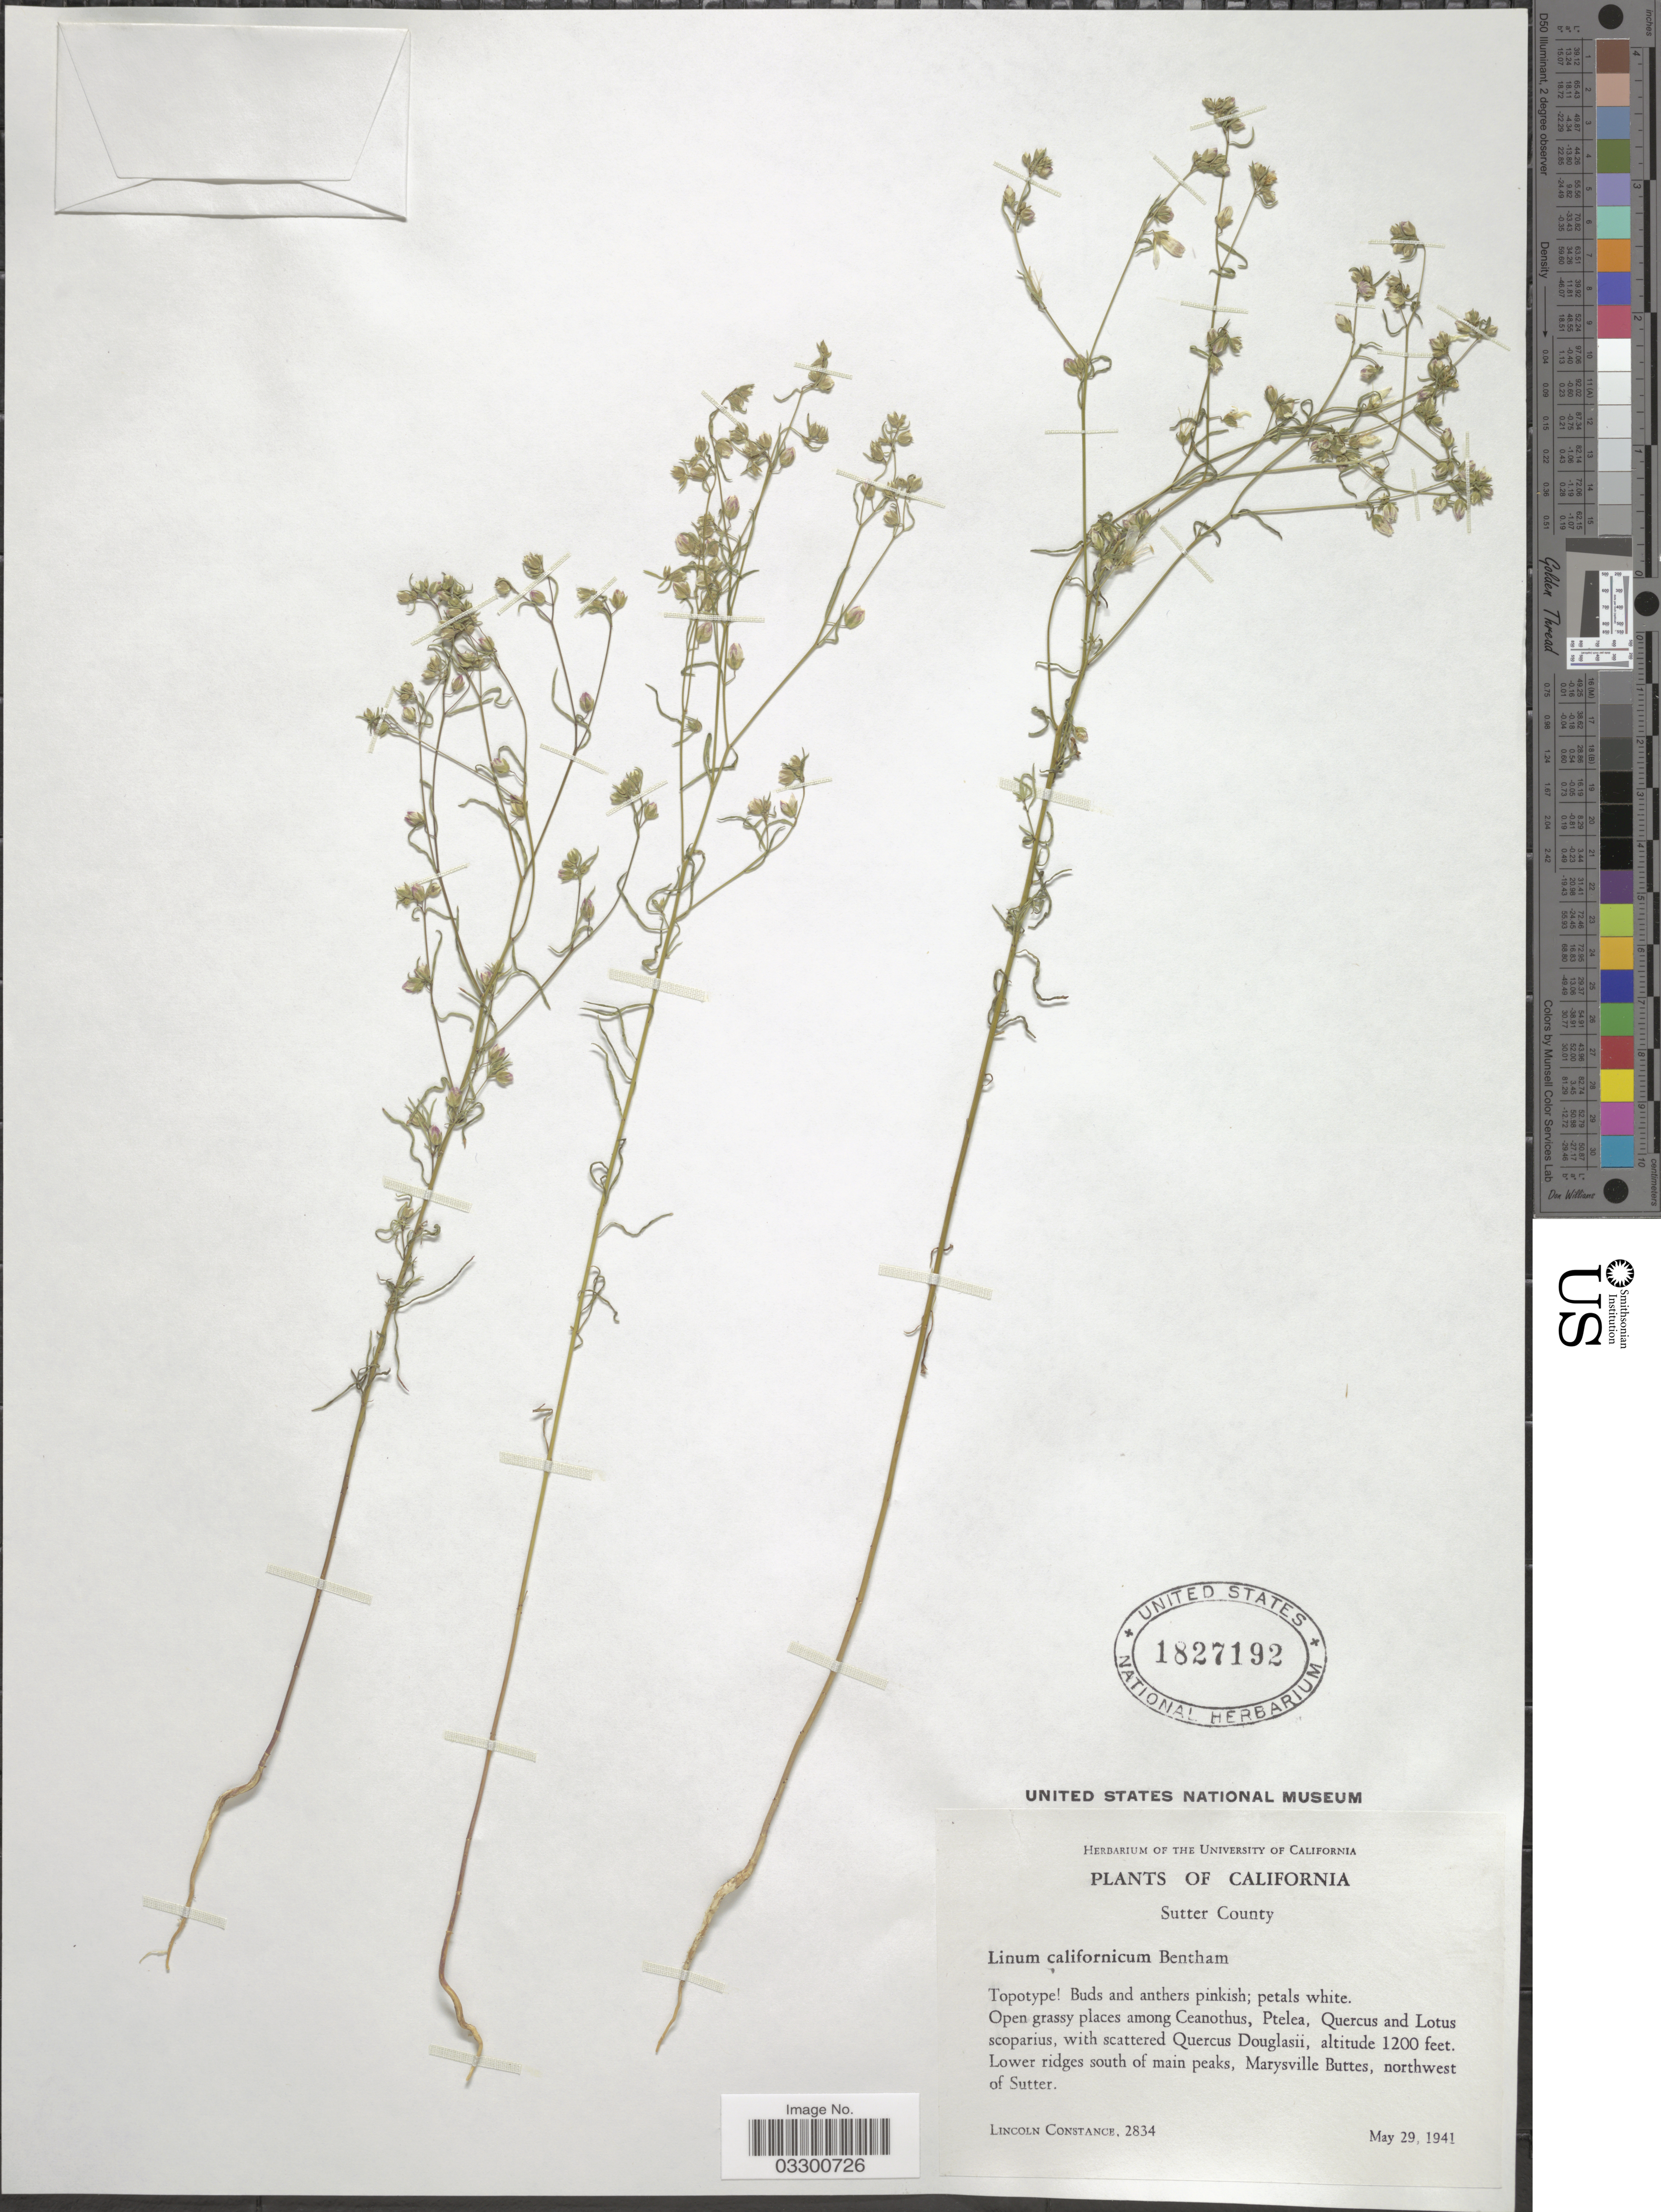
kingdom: Plantae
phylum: Tracheophyta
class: Magnoliopsida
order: Malpighiales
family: Linaceae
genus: Hesperolinon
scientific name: Hesperolinon californicum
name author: (Benth.) Small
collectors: L. Constance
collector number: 2834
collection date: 1941-05-29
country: United States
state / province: California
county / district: Sutter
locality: Sutter County, Lower ridges south of main peaks, Marysville Buttes, northwest of Sutter.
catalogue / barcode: US 1827192